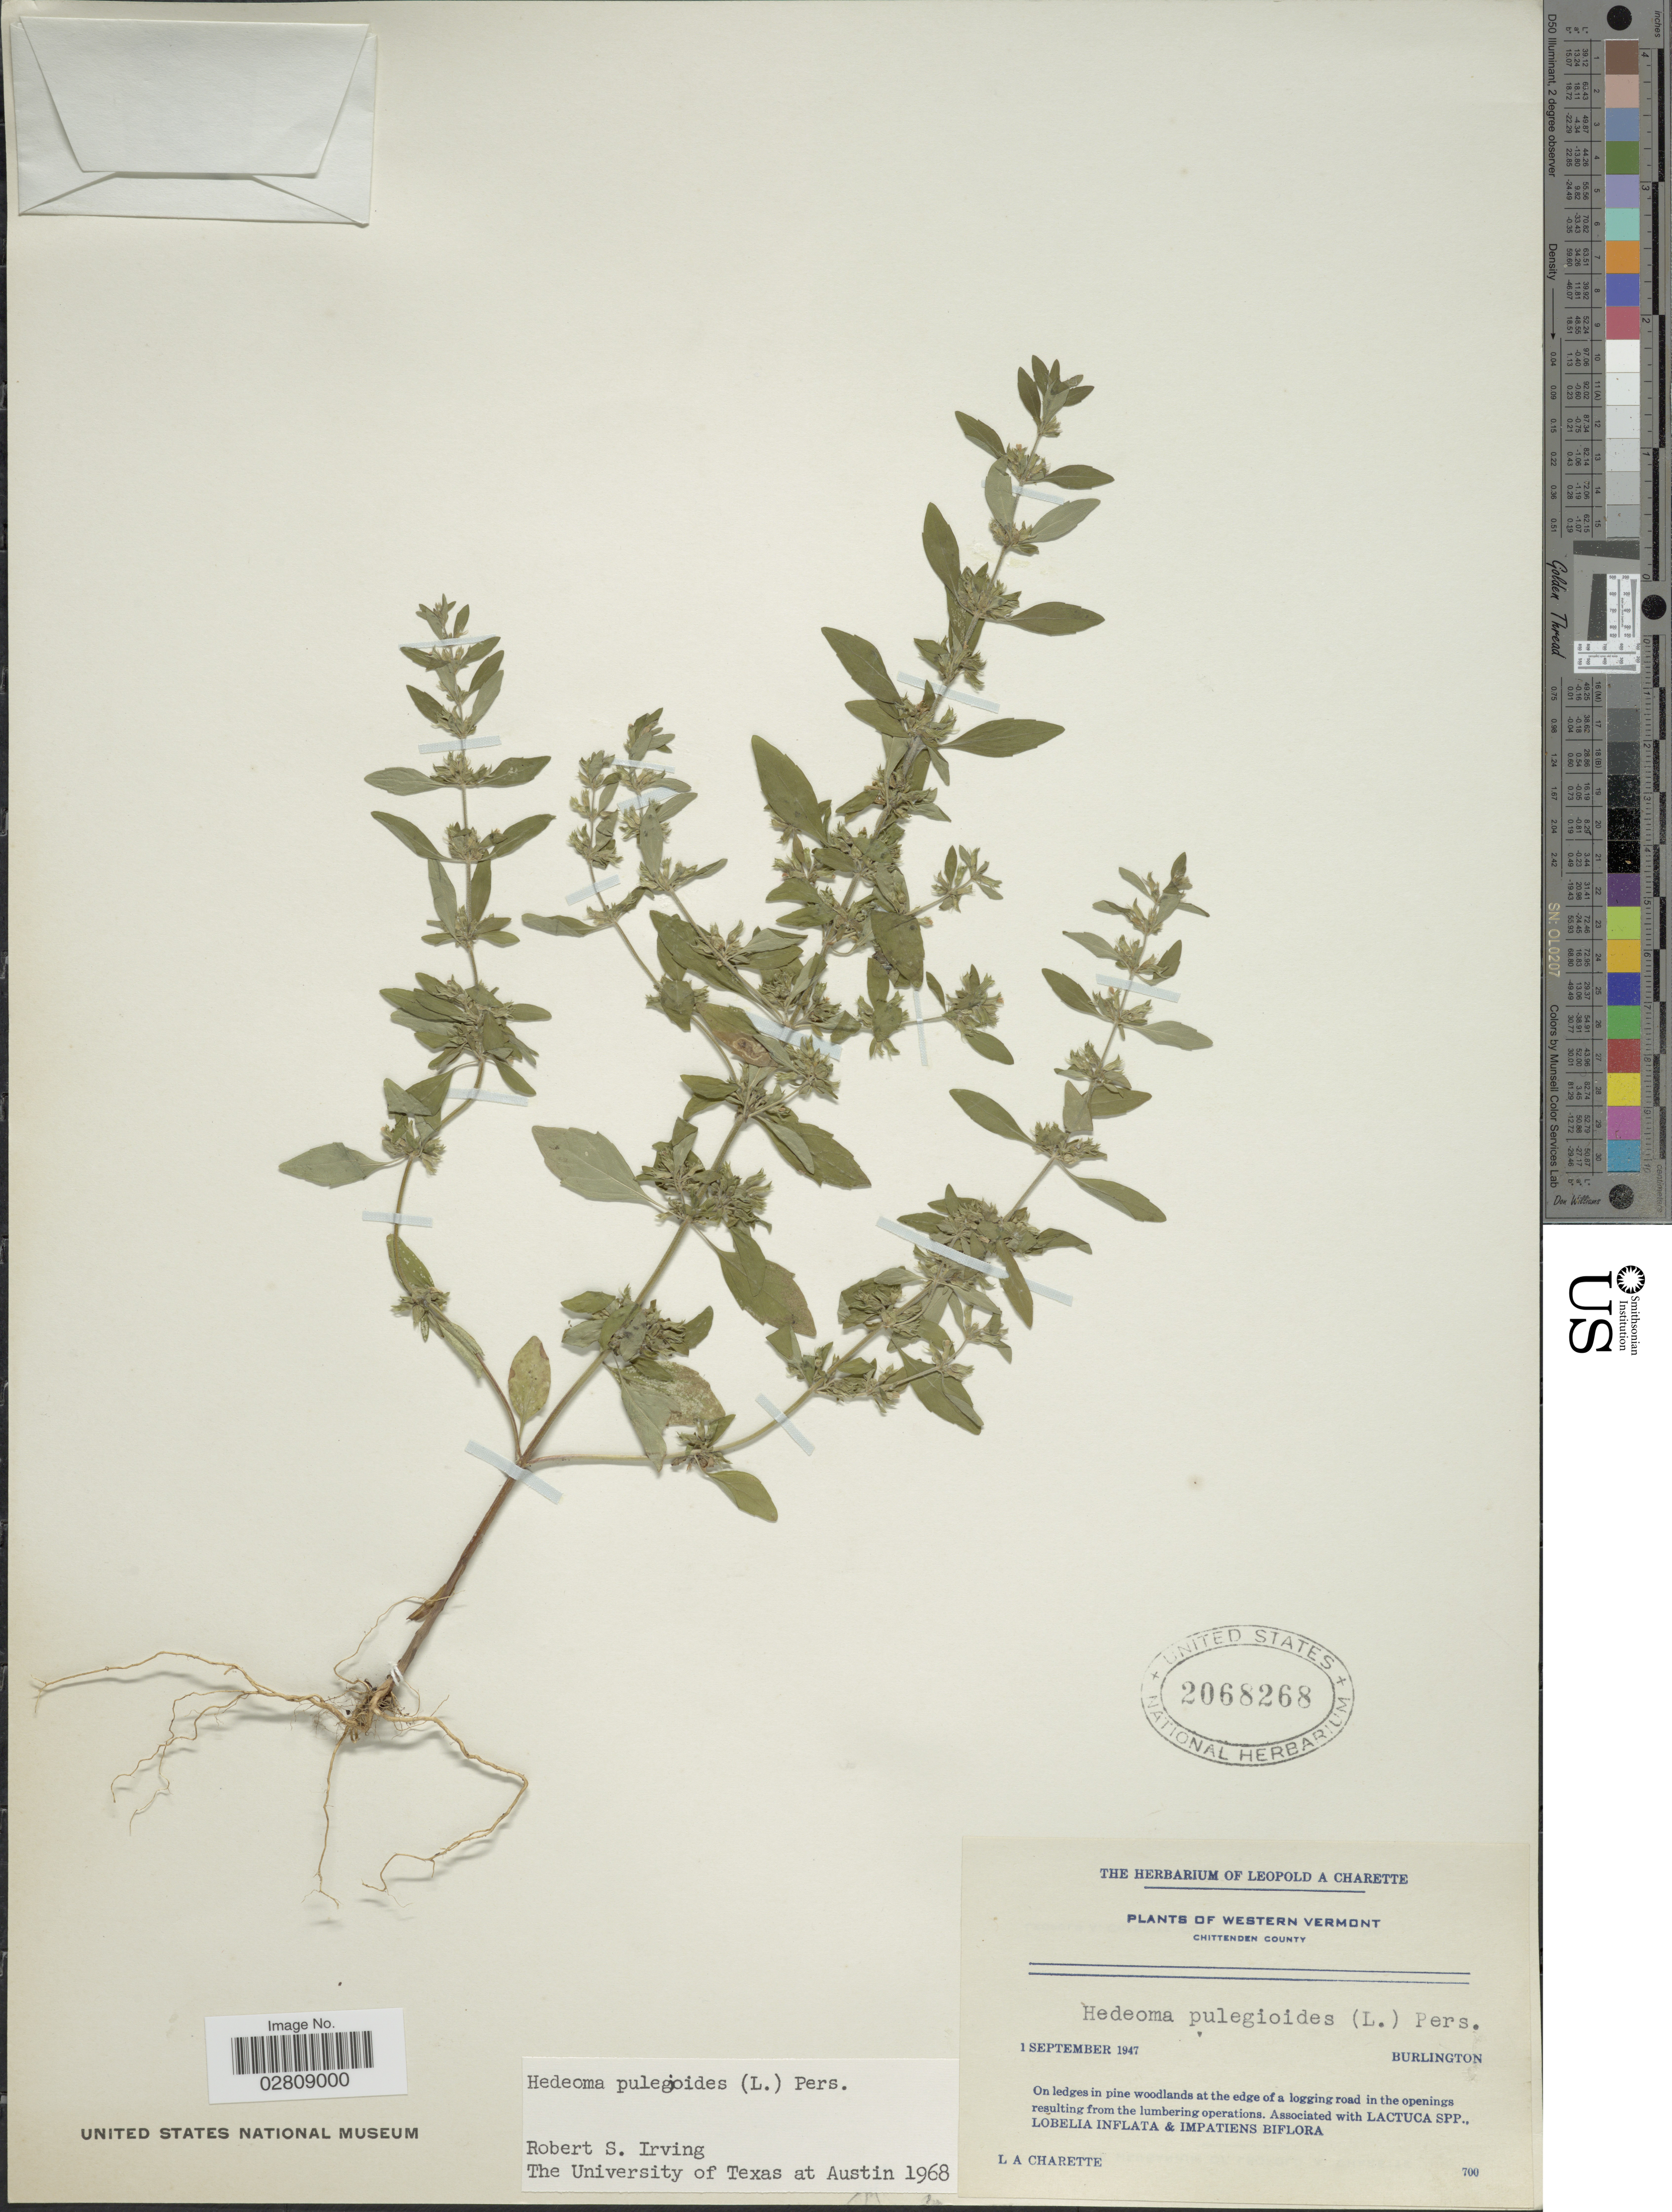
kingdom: Plantae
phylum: Tracheophyta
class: Magnoliopsida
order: Lamiales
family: Lamiaceae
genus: Hedeoma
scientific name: Hedeoma pulegioides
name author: (L.) Pers.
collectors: L. A. Charette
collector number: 700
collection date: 1947-09-01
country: United States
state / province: Vermont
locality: Western Vermont. Chittenden County. Burlington.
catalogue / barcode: US 2068268